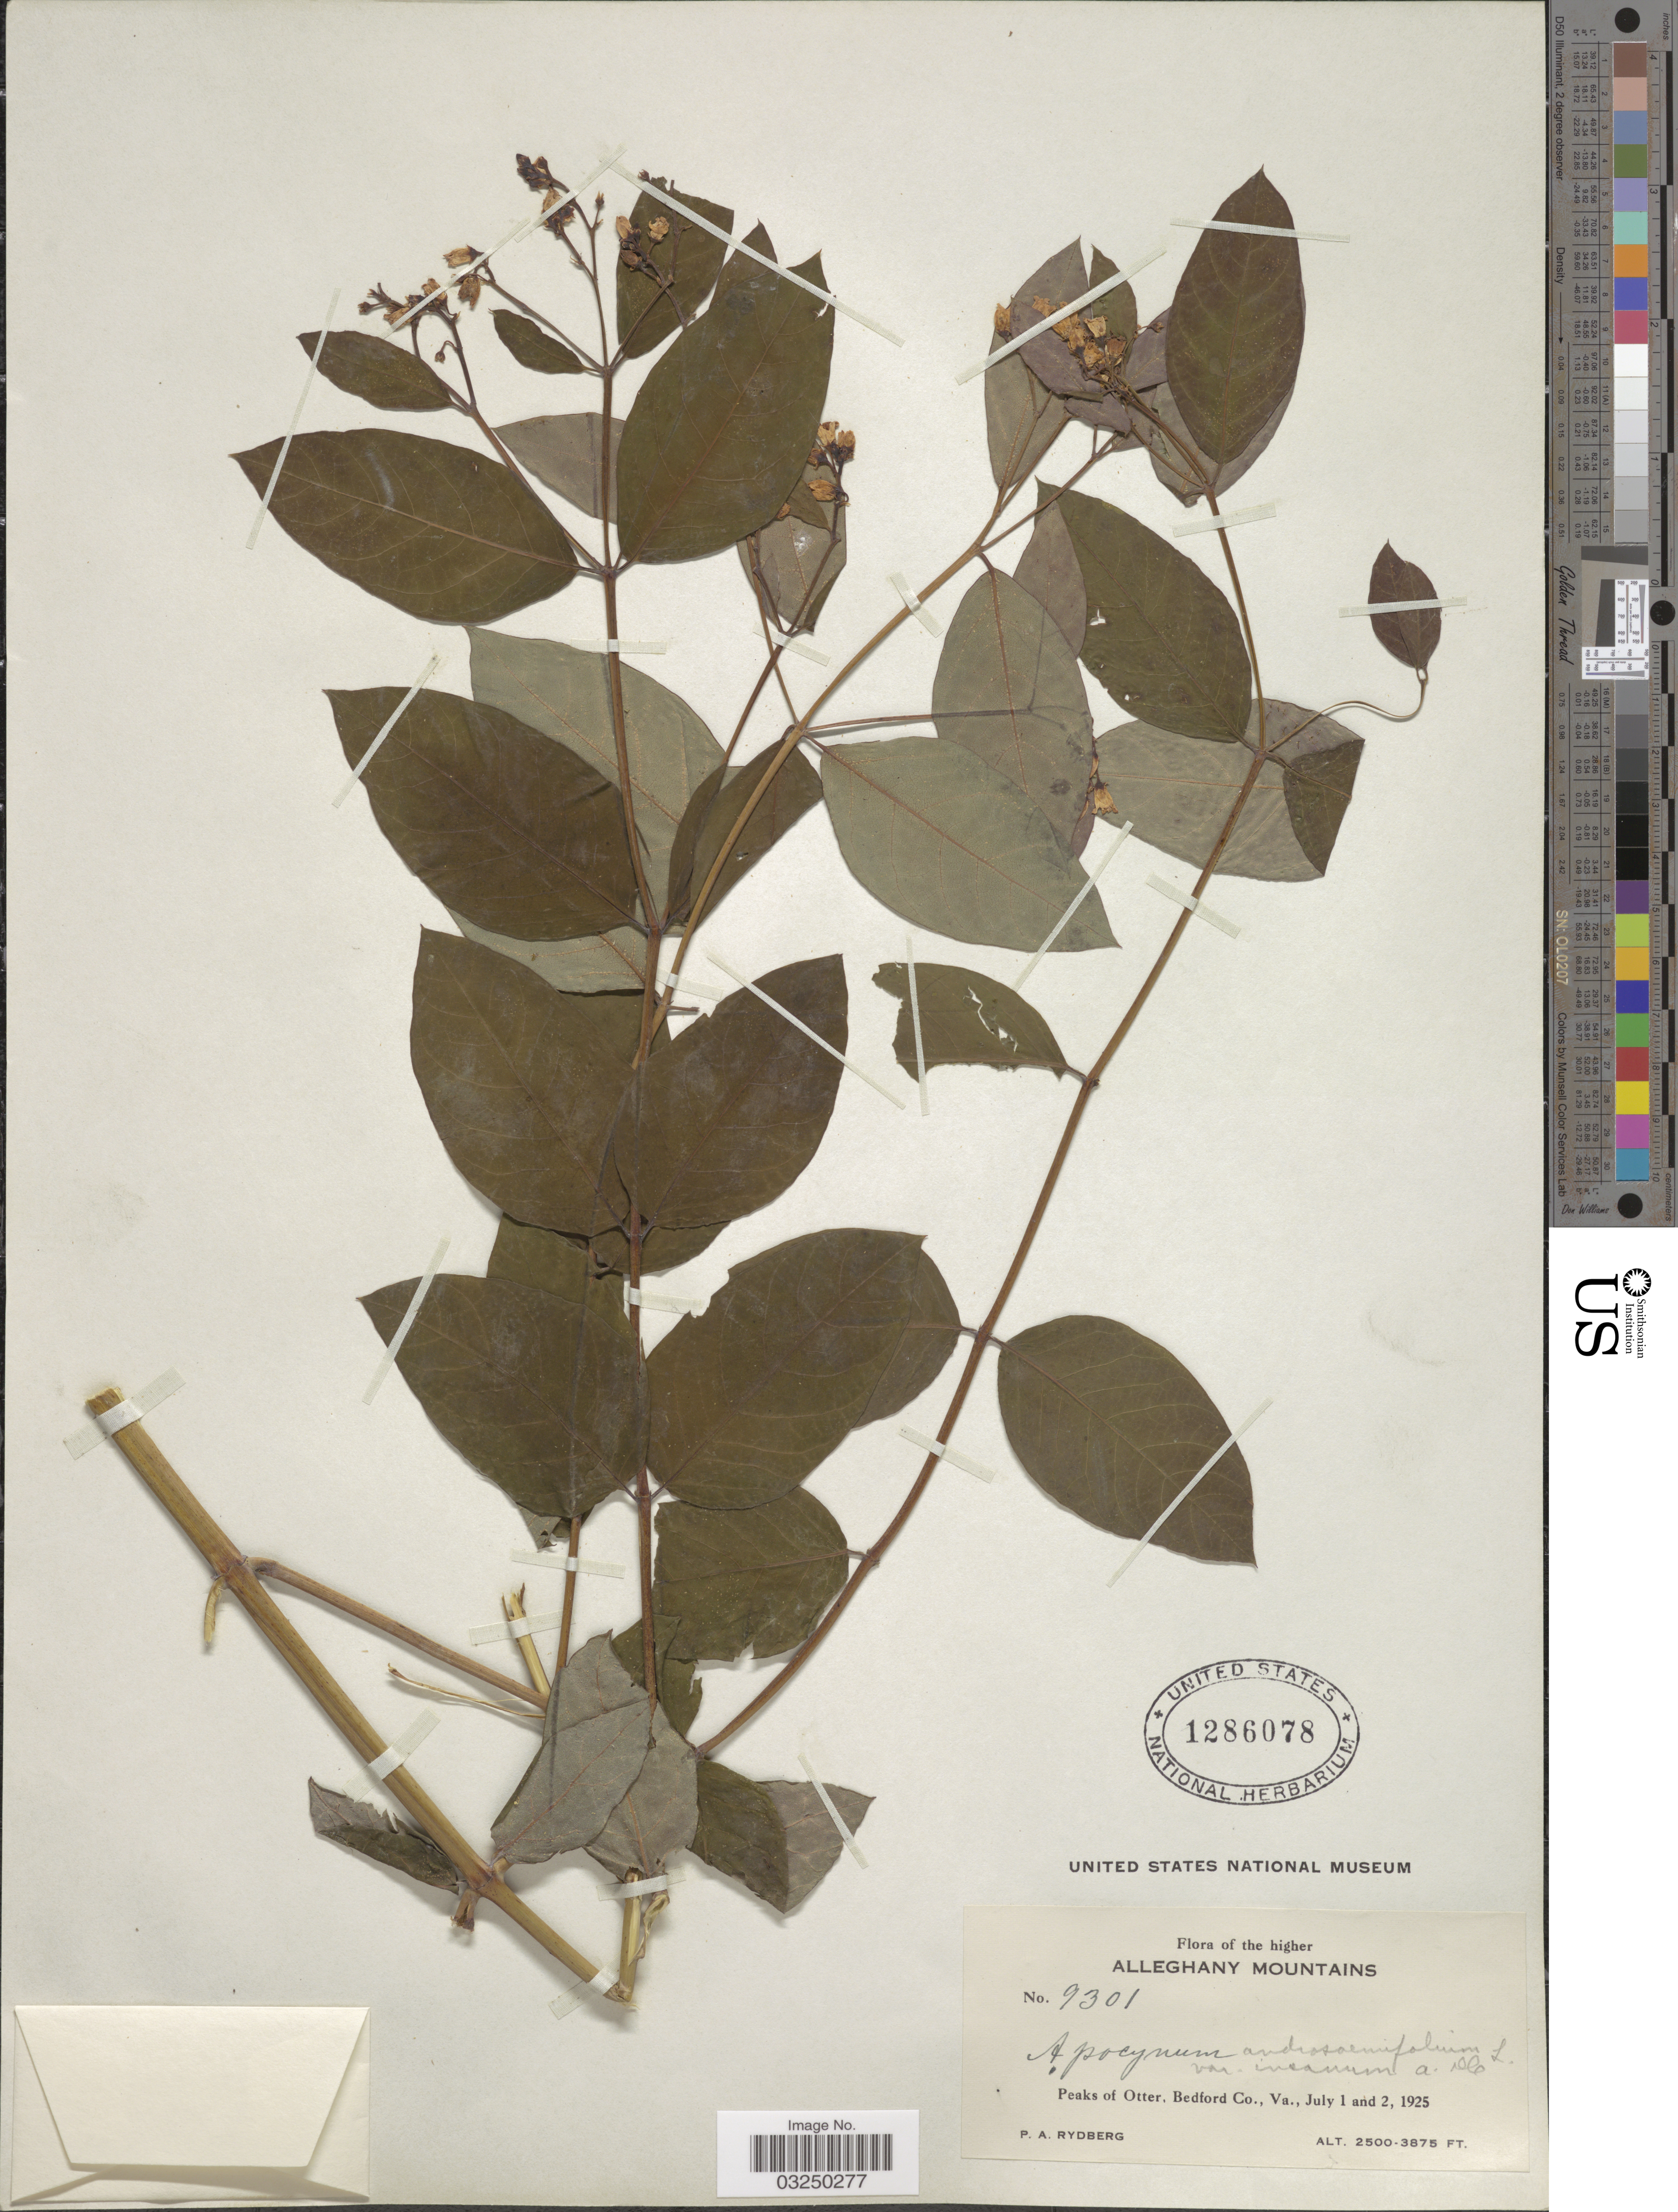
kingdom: Plantae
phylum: Tracheophyta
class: Magnoliopsida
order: Gentianales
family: Apocynaceae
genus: Apocynum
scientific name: Apocynum sp.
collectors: P. A. Rydberg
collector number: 9301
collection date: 1925-07-01/1925-07-02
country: United States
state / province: Virginia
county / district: Bedford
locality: The higher Alleghany Mountains, Peaks of Otter, Bedford Co.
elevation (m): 762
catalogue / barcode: US 1286078